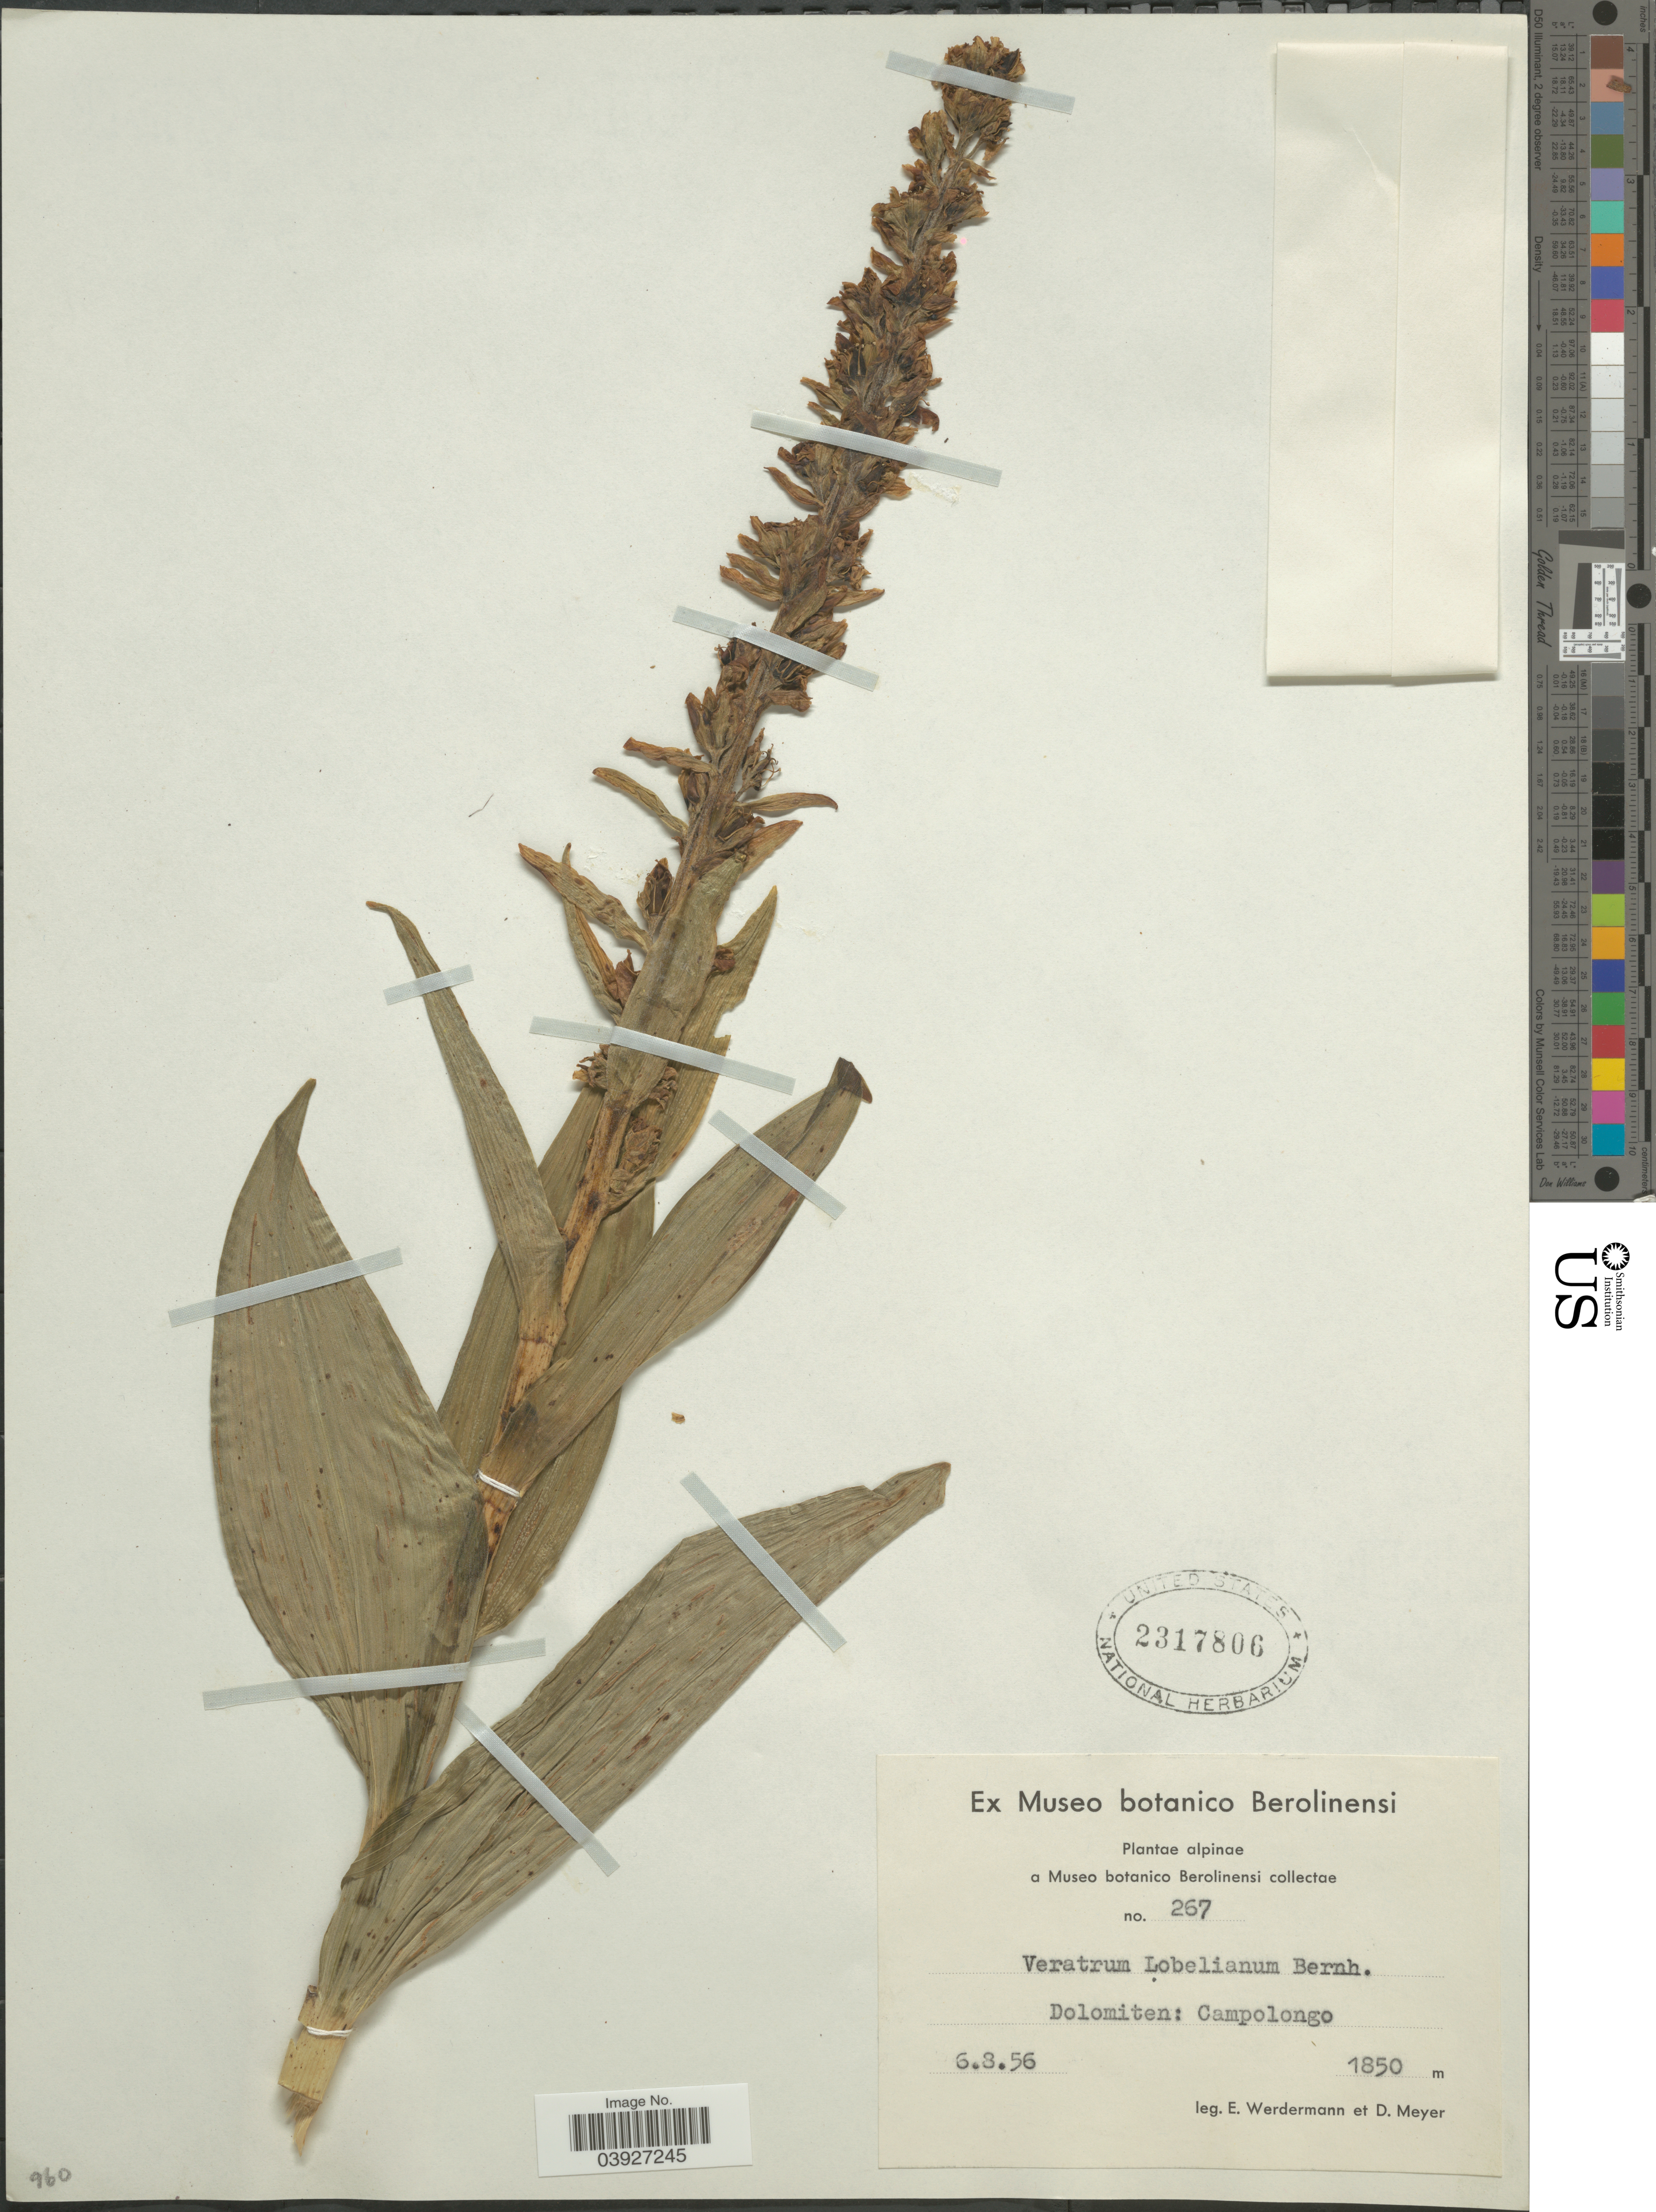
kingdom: Plantae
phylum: Tracheophyta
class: Liliopsida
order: Liliales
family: Melanthiaceae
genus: Veratrum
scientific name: Veratrum lobelianum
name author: Bernh.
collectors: E. Werdermann & D. Meyer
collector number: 267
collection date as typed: Transcribed d/m/y: 6/8/56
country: Italy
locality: Dolomiten: Campolongo.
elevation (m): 1850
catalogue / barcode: US 2317806